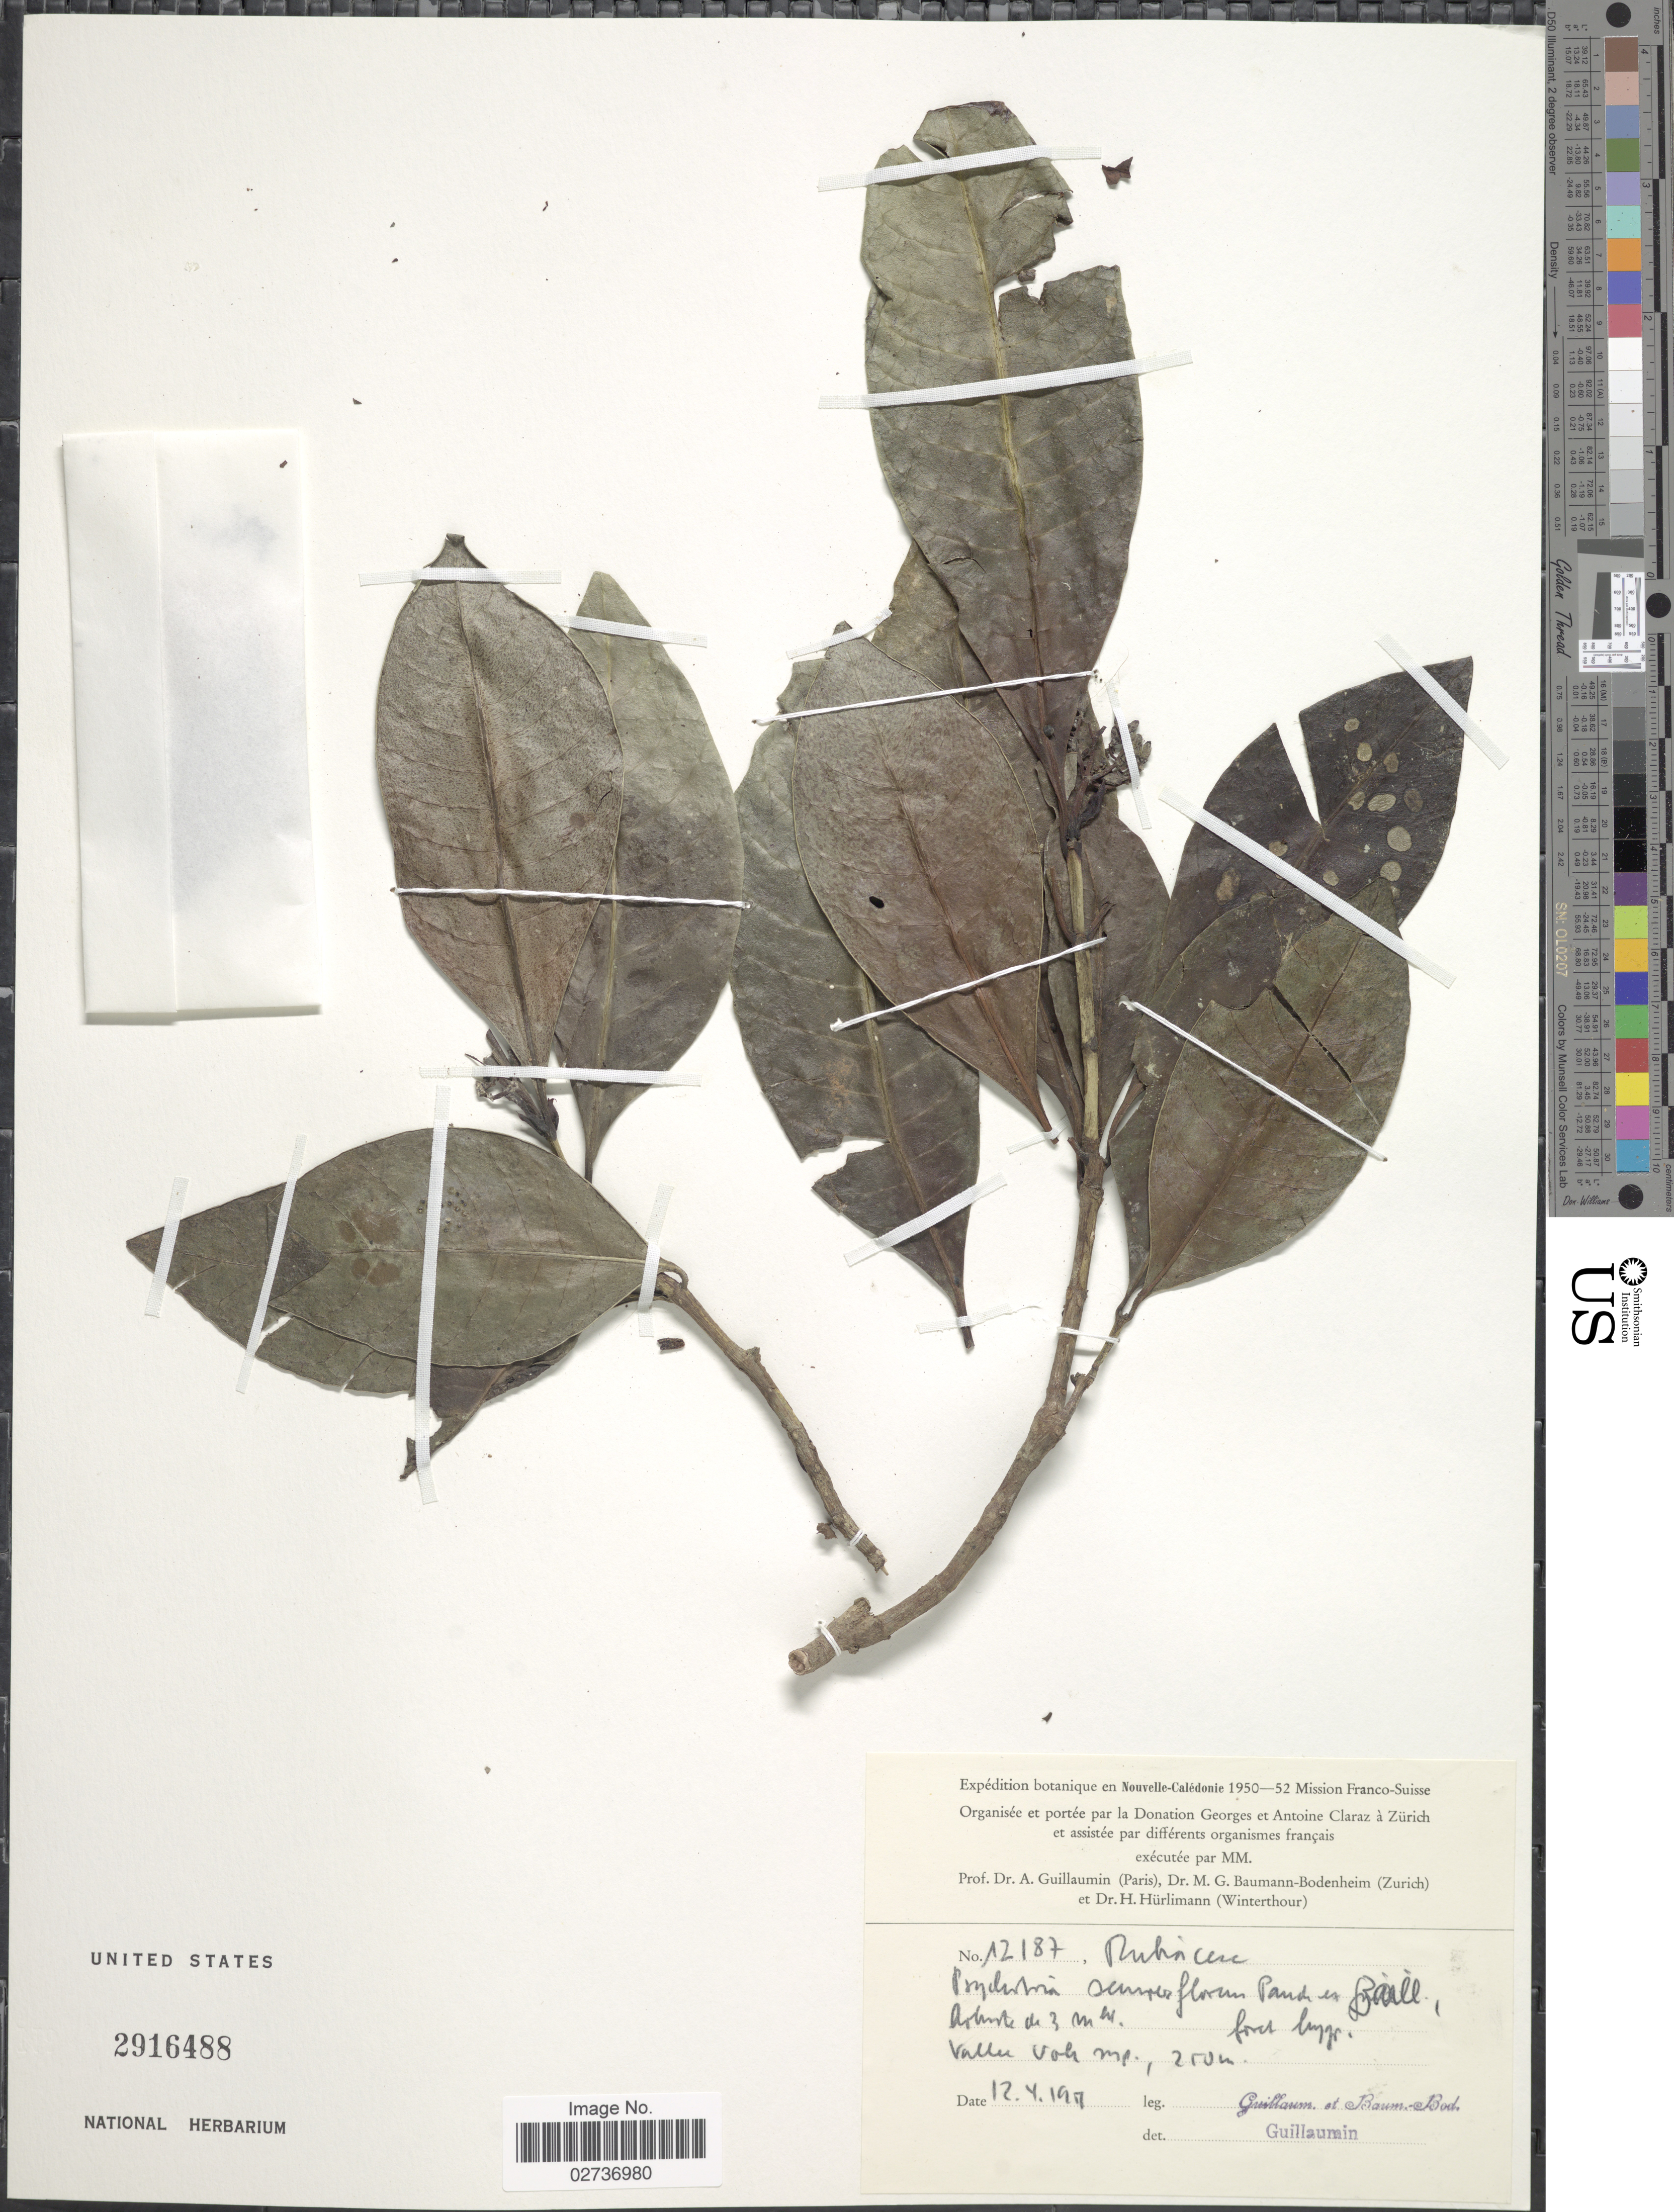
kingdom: Plantae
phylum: Tracheophyta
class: Magnoliopsida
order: Gentianales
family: Rubiaceae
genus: Psychotria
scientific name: Psychotria saltiensis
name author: (S. Moore) Guillaumin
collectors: A. Guillaumin & M. G. Baumann-Bodenheim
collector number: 12187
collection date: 1951-04-12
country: New Caledonia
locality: Vallee Voh mp. [interpreted]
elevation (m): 250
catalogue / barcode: US 2916488